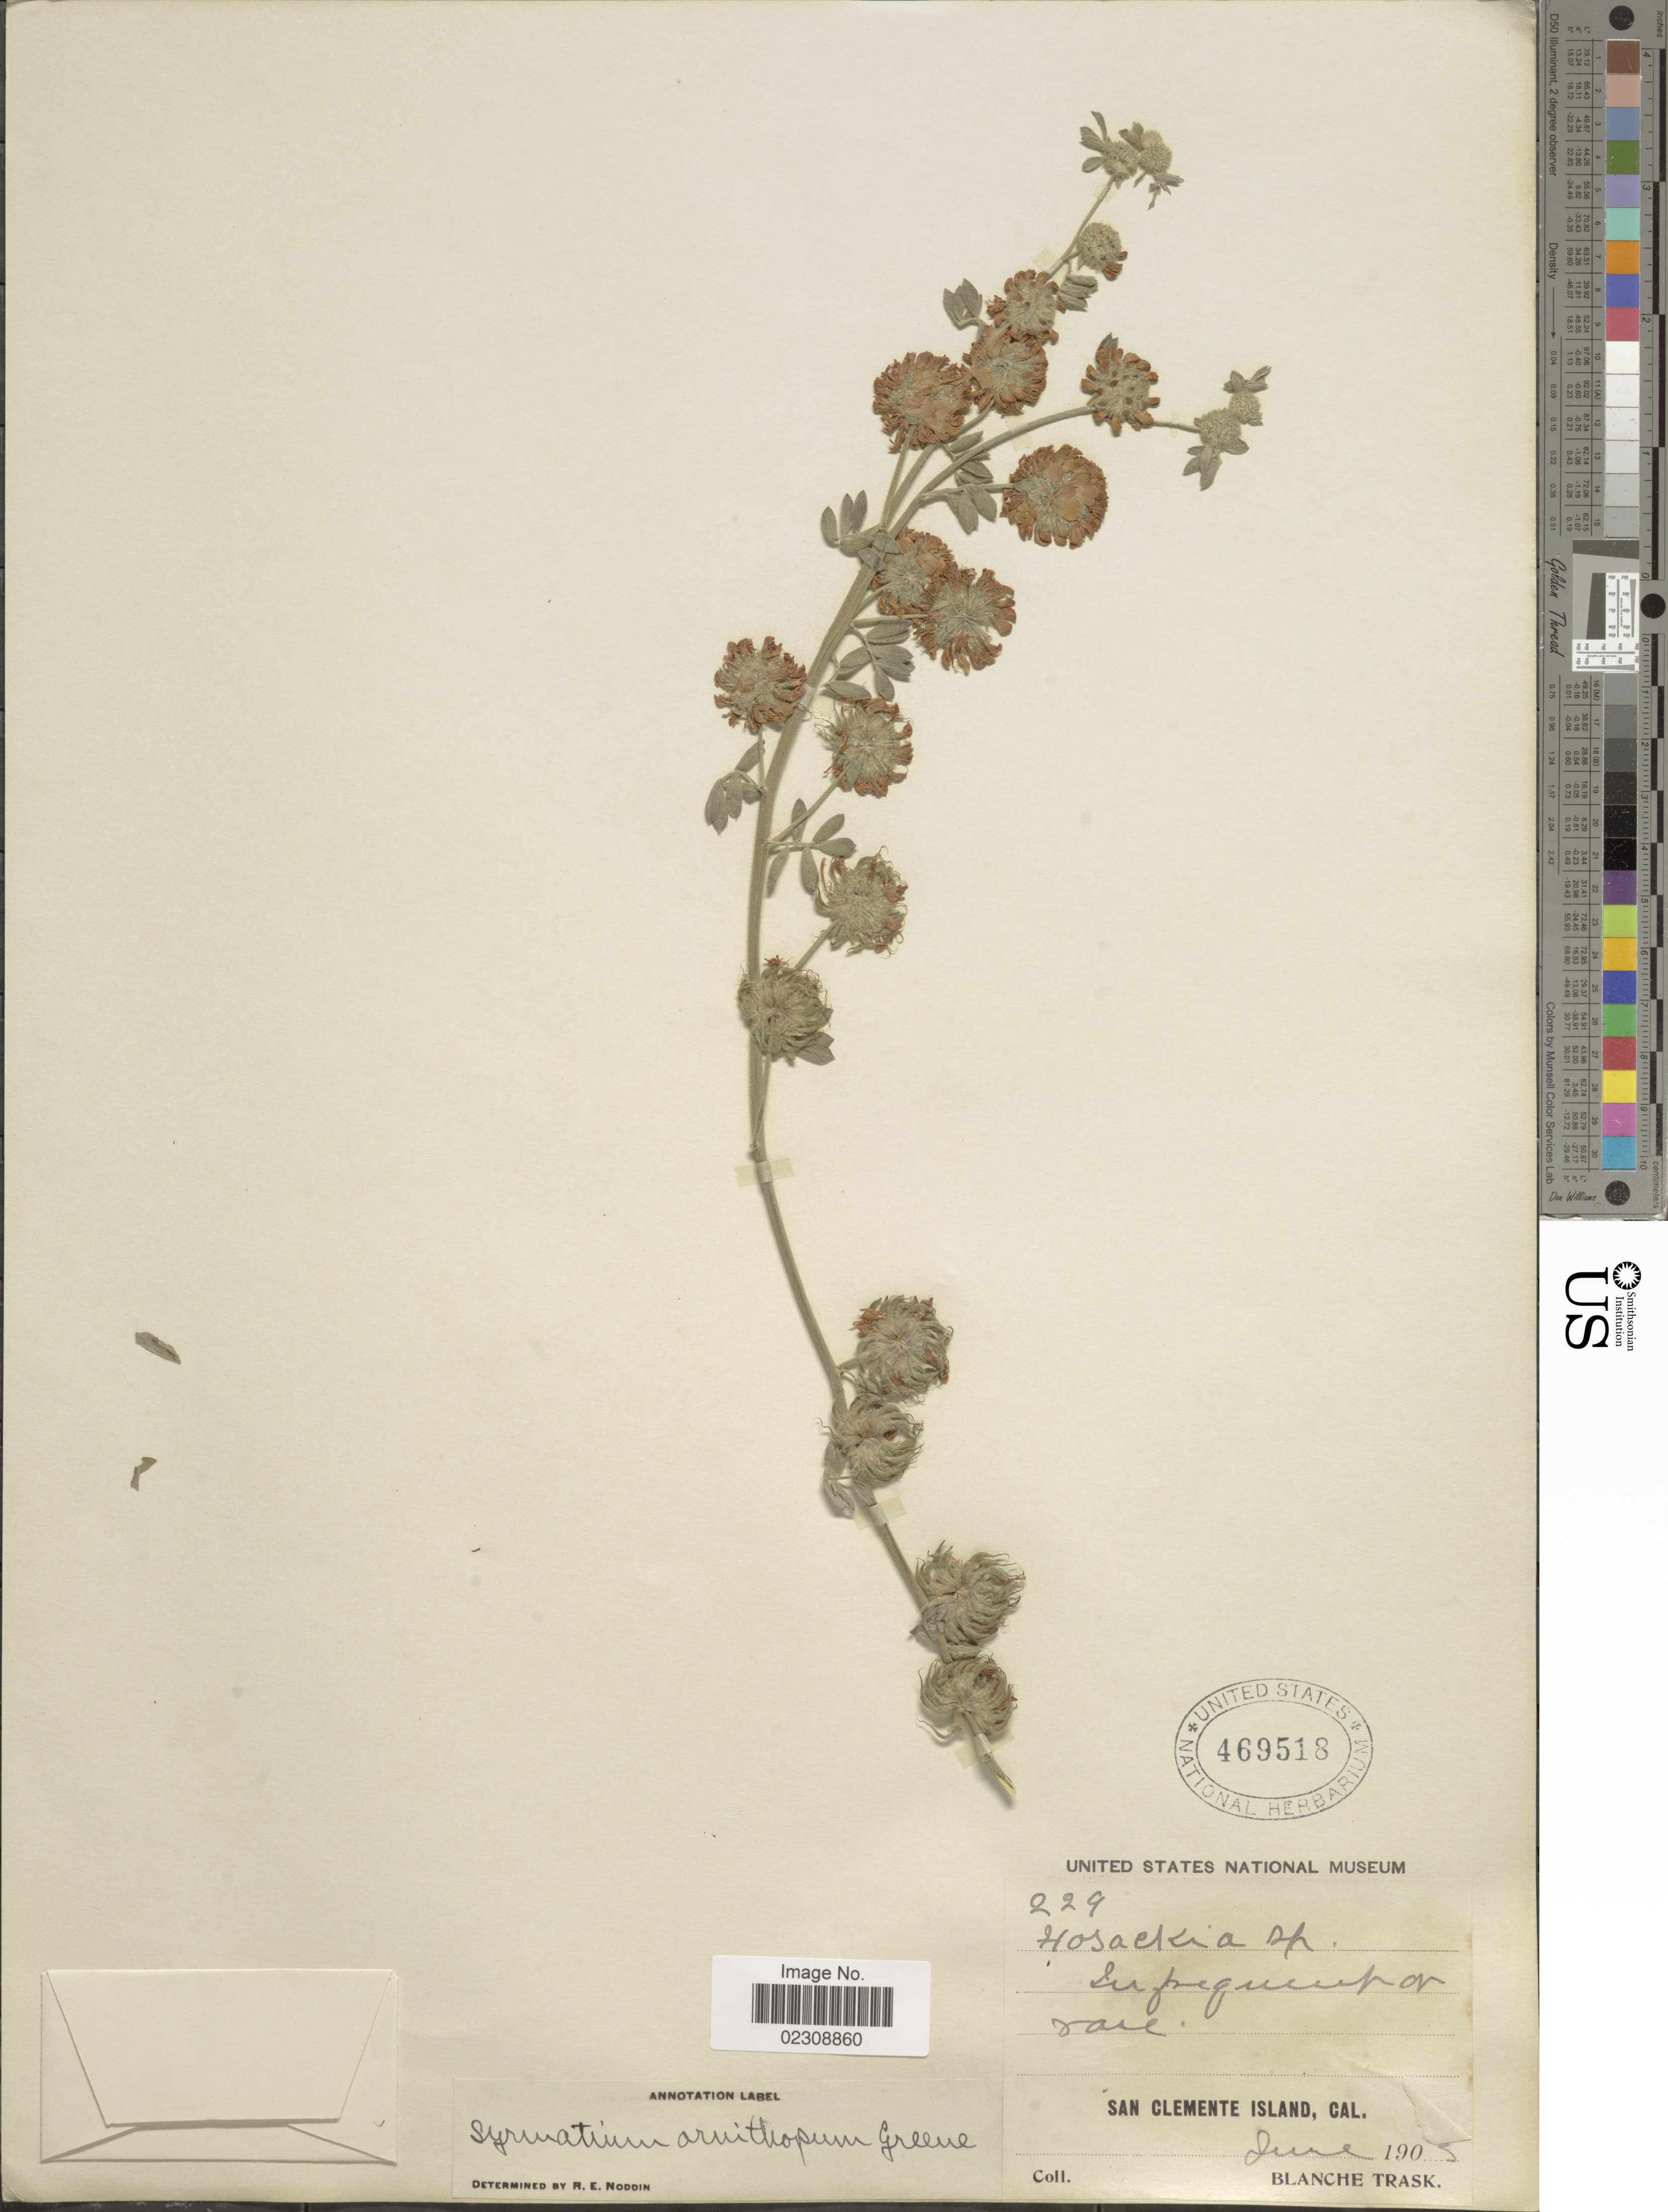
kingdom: Plantae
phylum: Tracheophyta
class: Magnoliopsida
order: Fabales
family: Fabaceae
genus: Syrmatium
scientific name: Syrmatium ornithopus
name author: (Greene) Greene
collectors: B. Trask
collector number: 229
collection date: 1905-06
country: United States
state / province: California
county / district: Los Angeles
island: San Clemente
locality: San Clemente Island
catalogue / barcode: US 469518